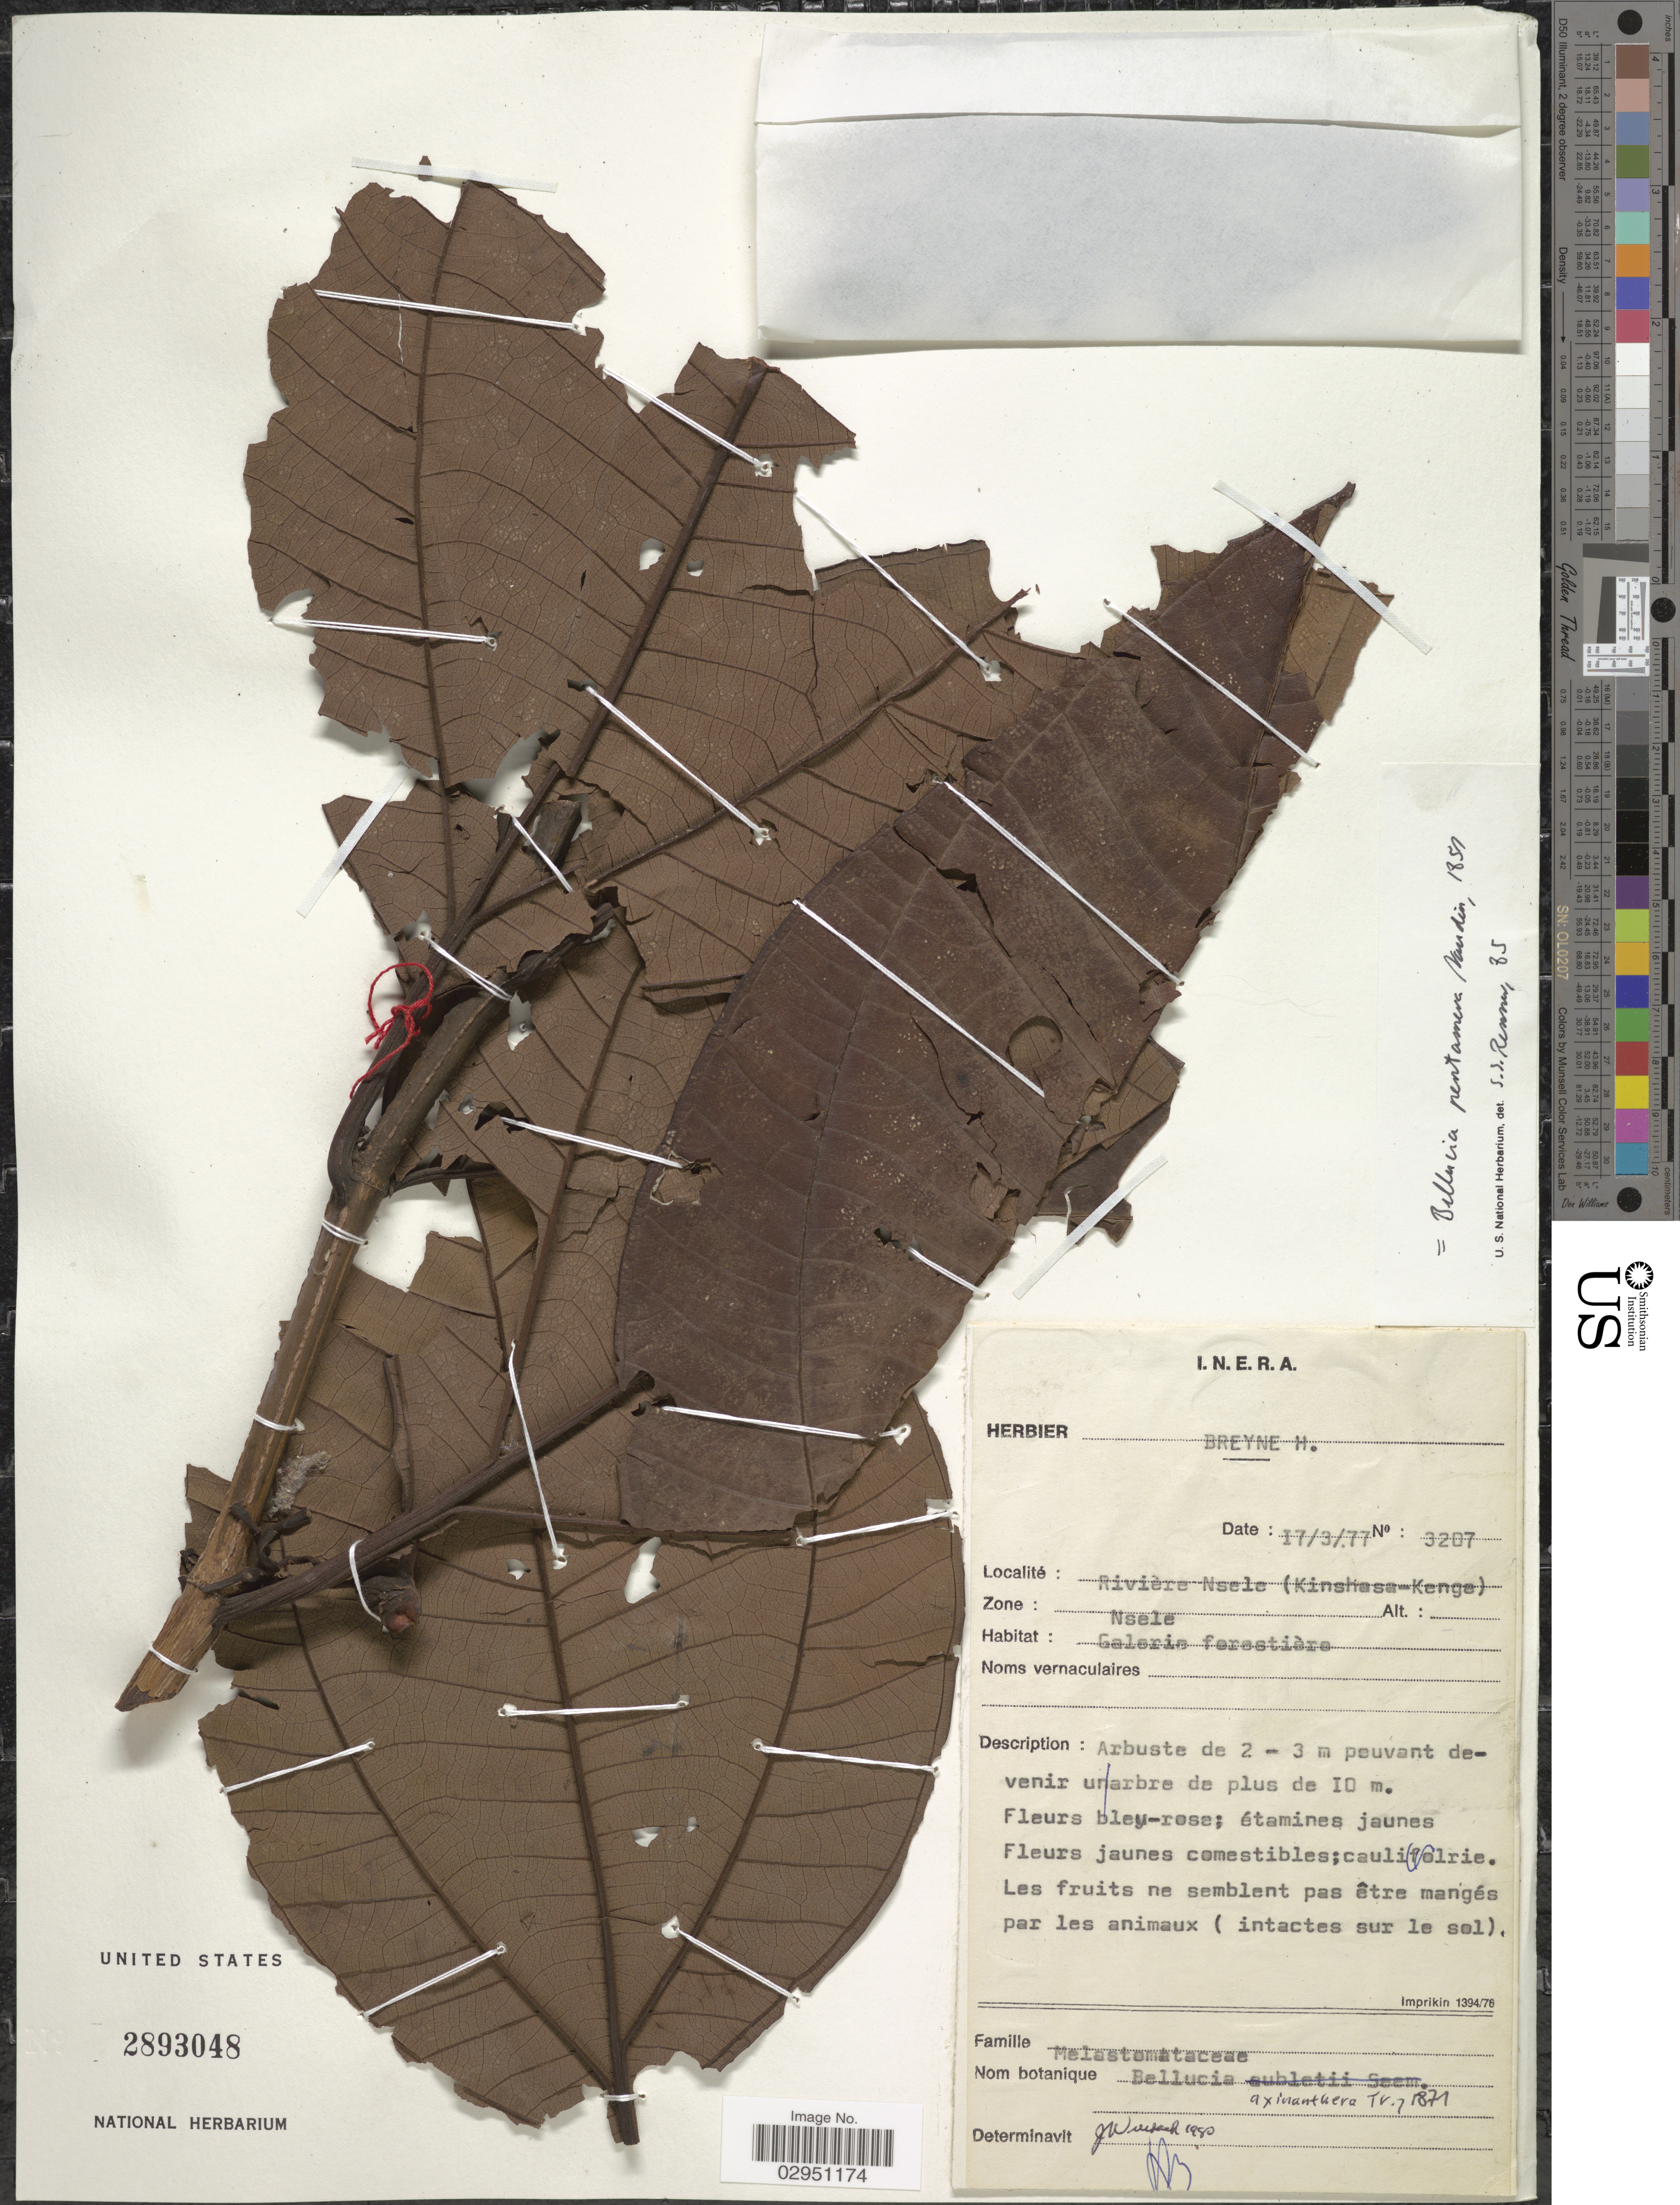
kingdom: Plantae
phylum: Tracheophyta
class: Magnoliopsida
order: Myrtales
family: Melastomataceae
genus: Bellucia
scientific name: Bellucia pentamera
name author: Naudin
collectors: H. Breyne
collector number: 3207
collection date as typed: Transcribed d/m/y: 17/3/77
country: Congo, Democratic Republic of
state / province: Kinshasa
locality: Rivière Nsele (Kinshasa-Kenga). Zone: Nsele.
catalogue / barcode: US 2893048